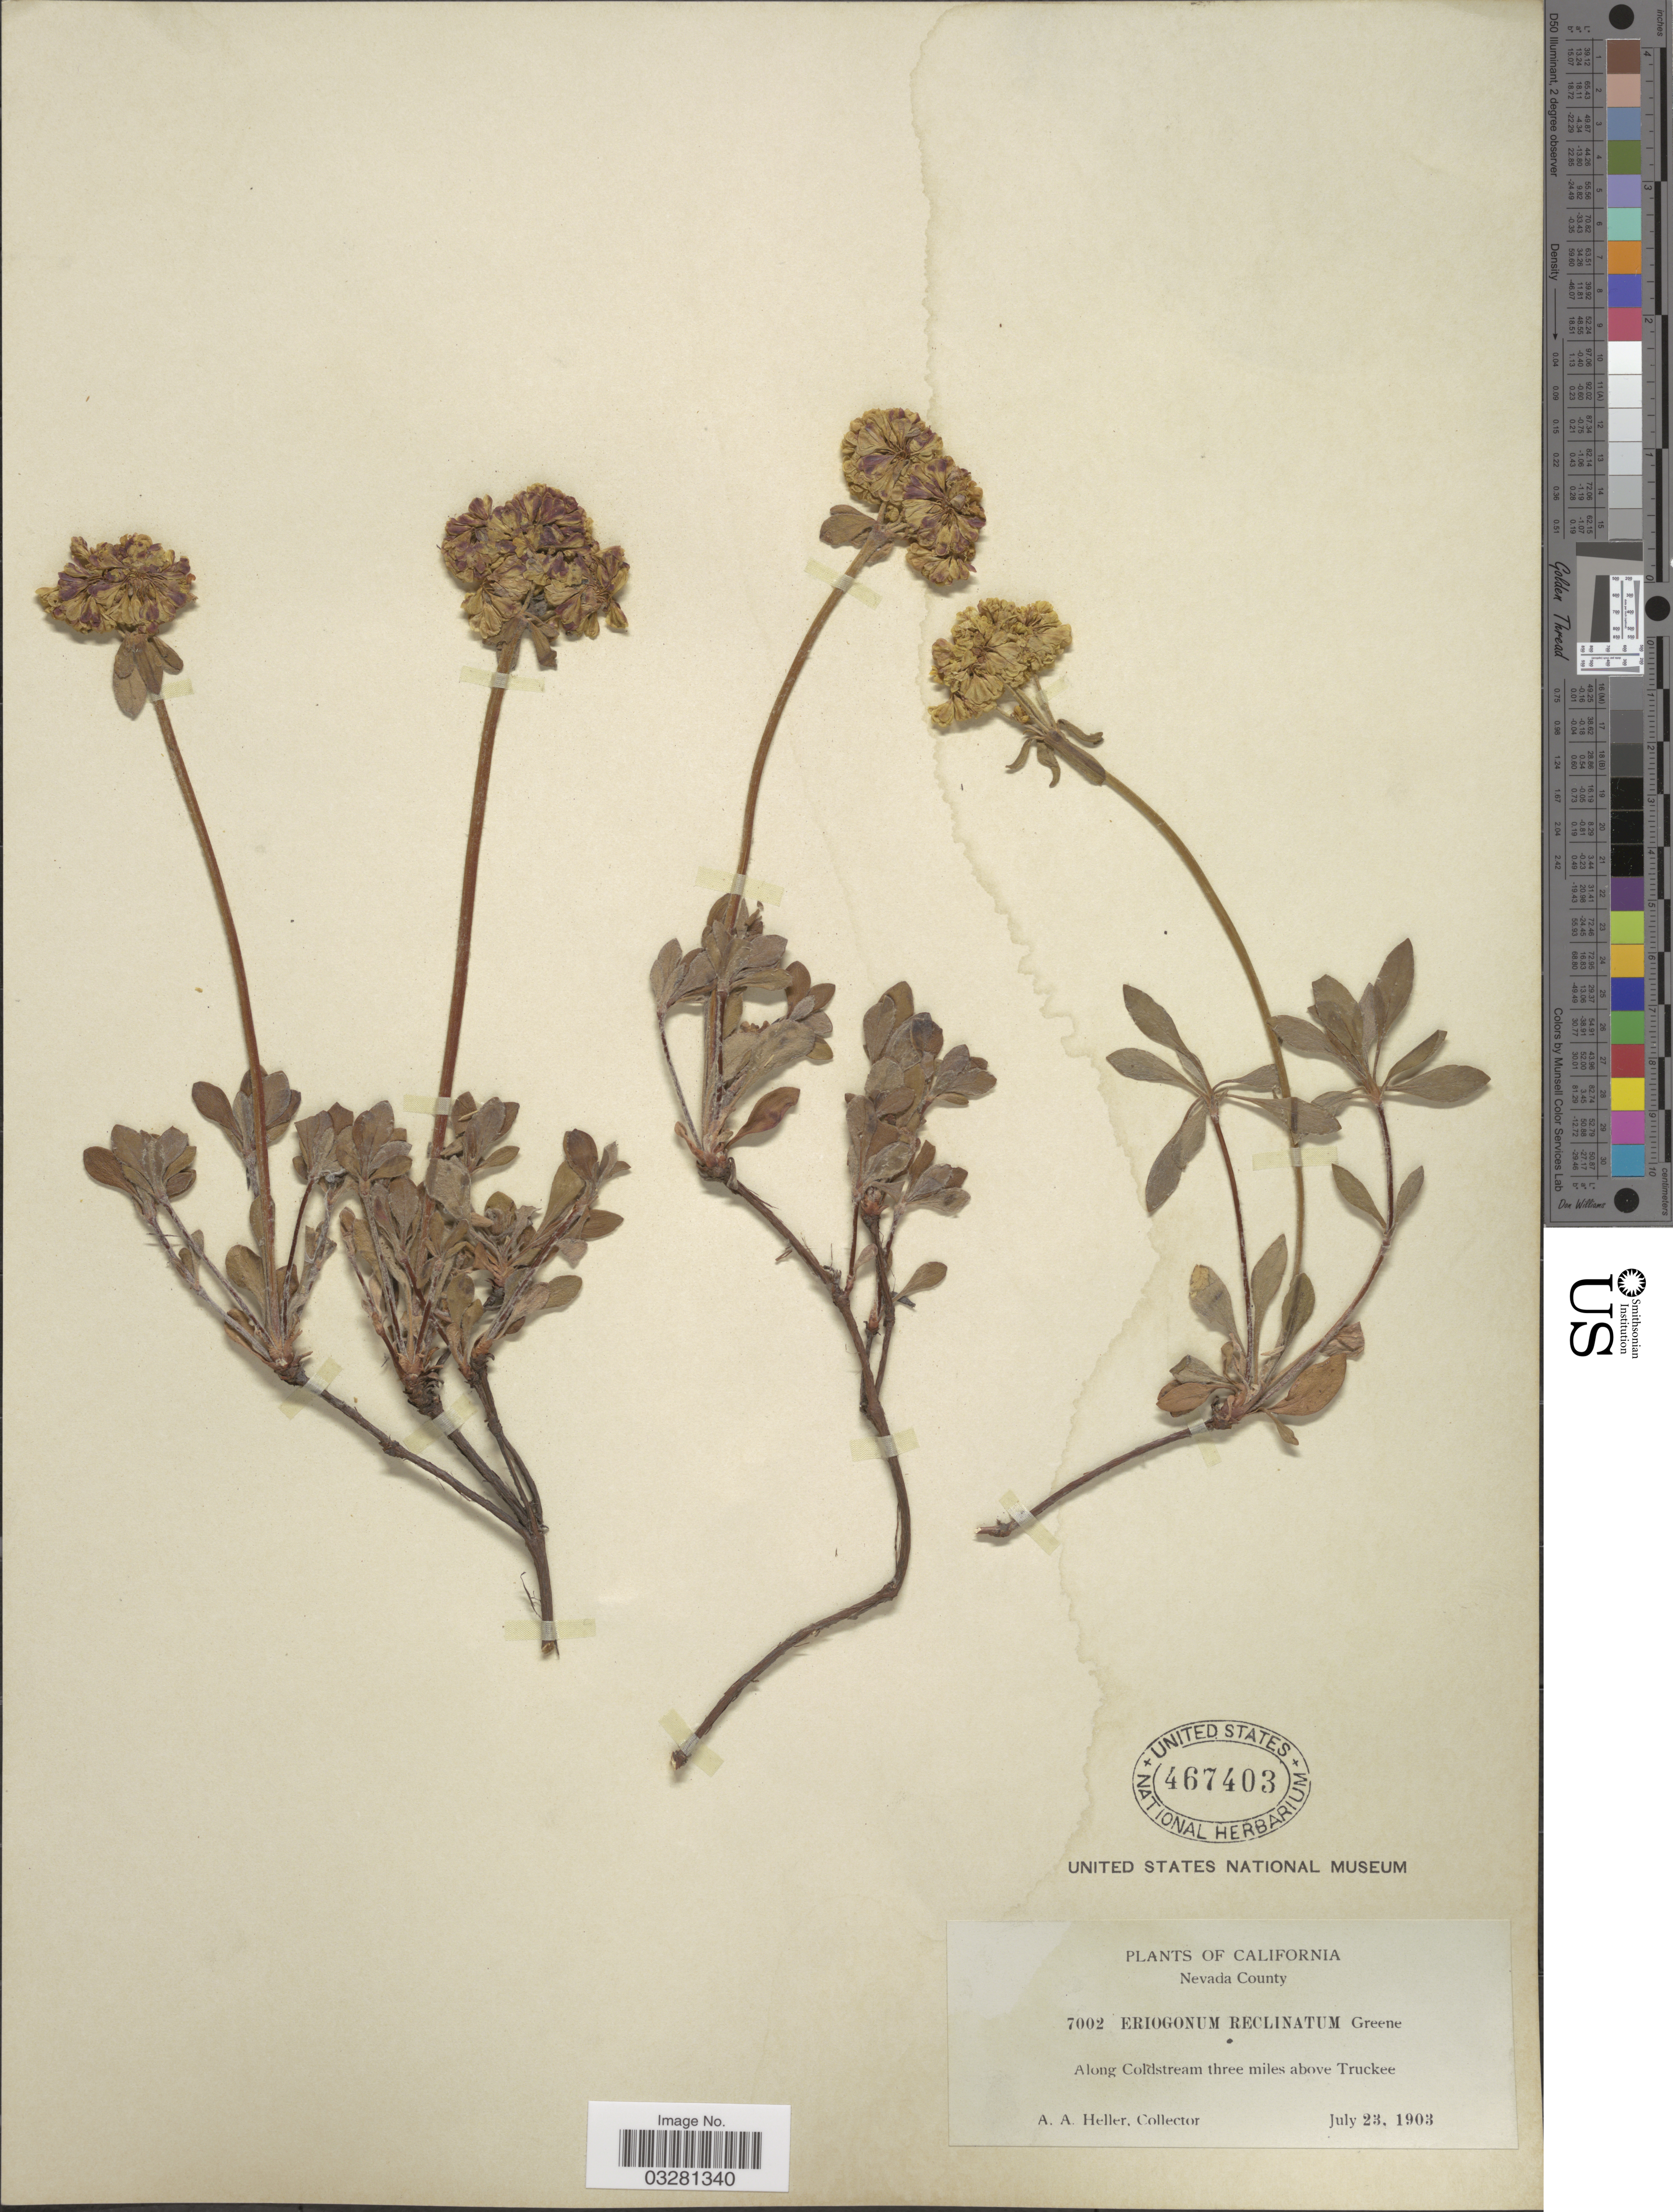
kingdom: Plantae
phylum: Tracheophyta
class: Magnoliopsida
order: Caryophyllales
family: Polygonaceae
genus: Eriogonum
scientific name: Eriogonum umbellatum var. umbellatum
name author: Torr.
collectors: A. A. Heller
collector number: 7002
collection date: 1903-07-23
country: United States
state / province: California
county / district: Nevada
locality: Nevada County. Along Coldstream three miles above Truckee.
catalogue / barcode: US 467403